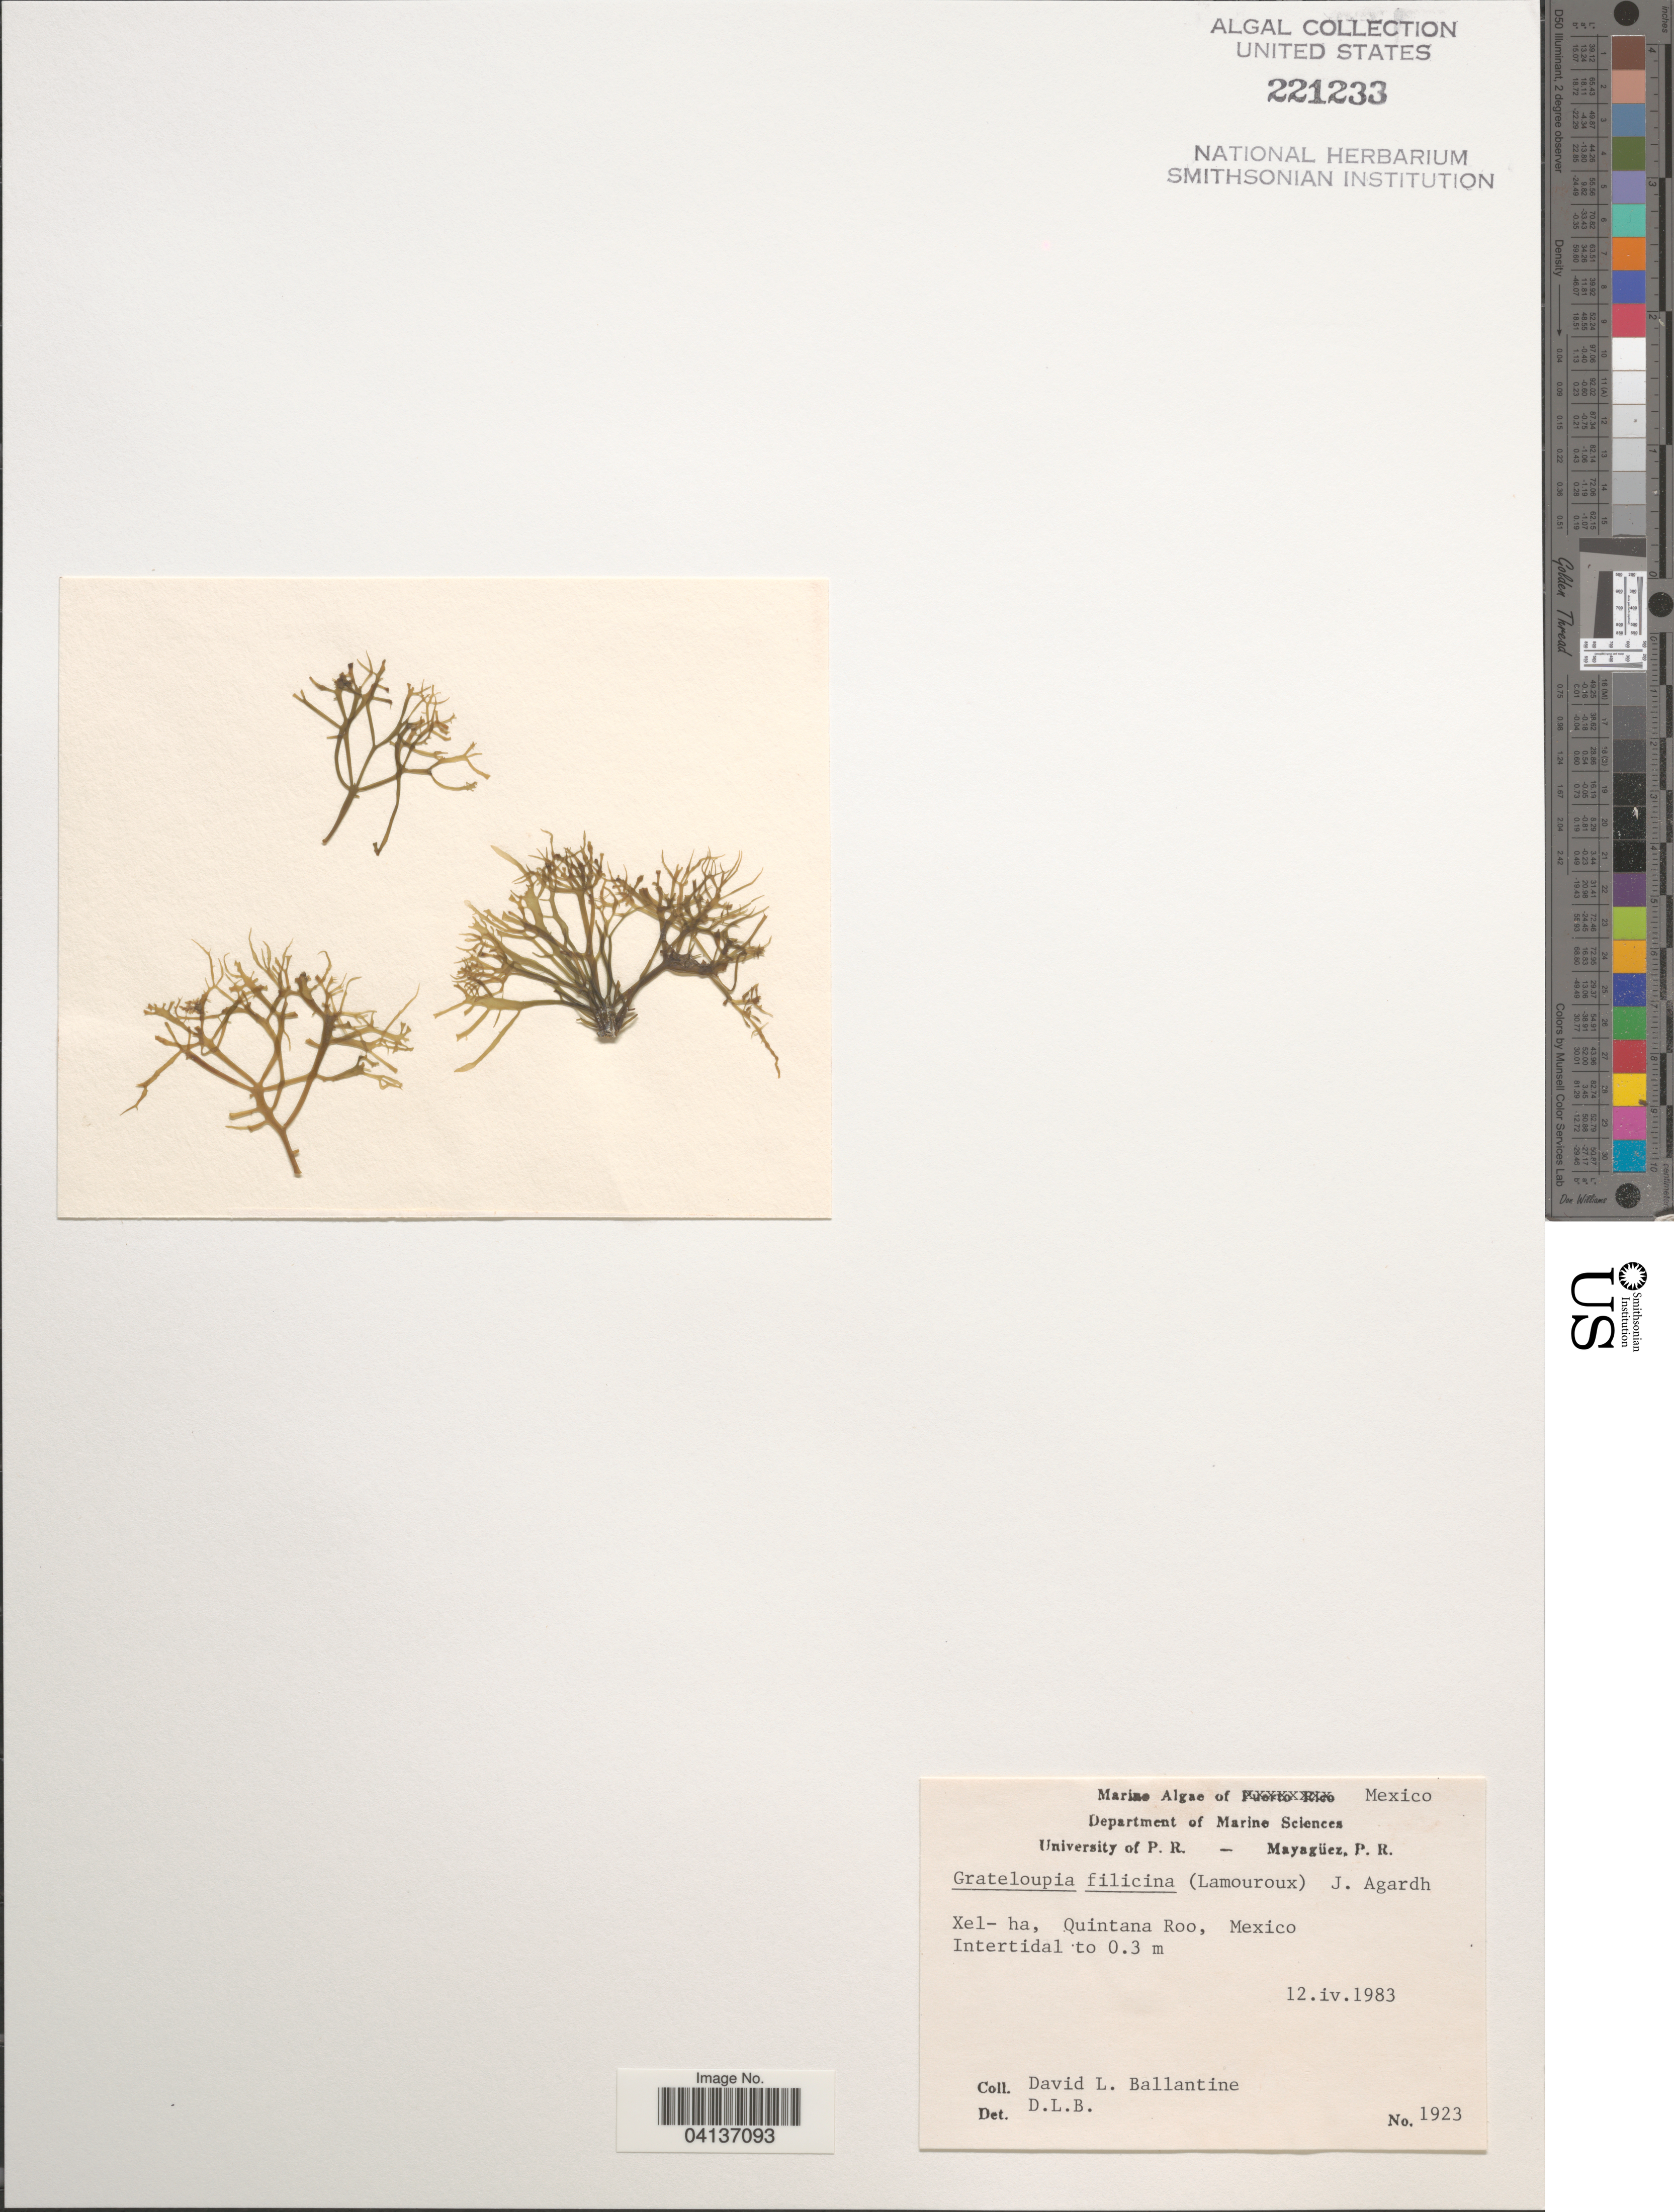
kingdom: Plantae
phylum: Rhodophyta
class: Florideophyceae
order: Halymeniales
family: Halymeniaceae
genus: Grateloupia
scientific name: Grateloupia filicina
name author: (J.V.Lamouroux) C. Agardh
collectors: D.L. Ballantine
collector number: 1923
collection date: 1983-04-12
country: Mexico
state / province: Quintana Roo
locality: Xel-ha.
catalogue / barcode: US 221233